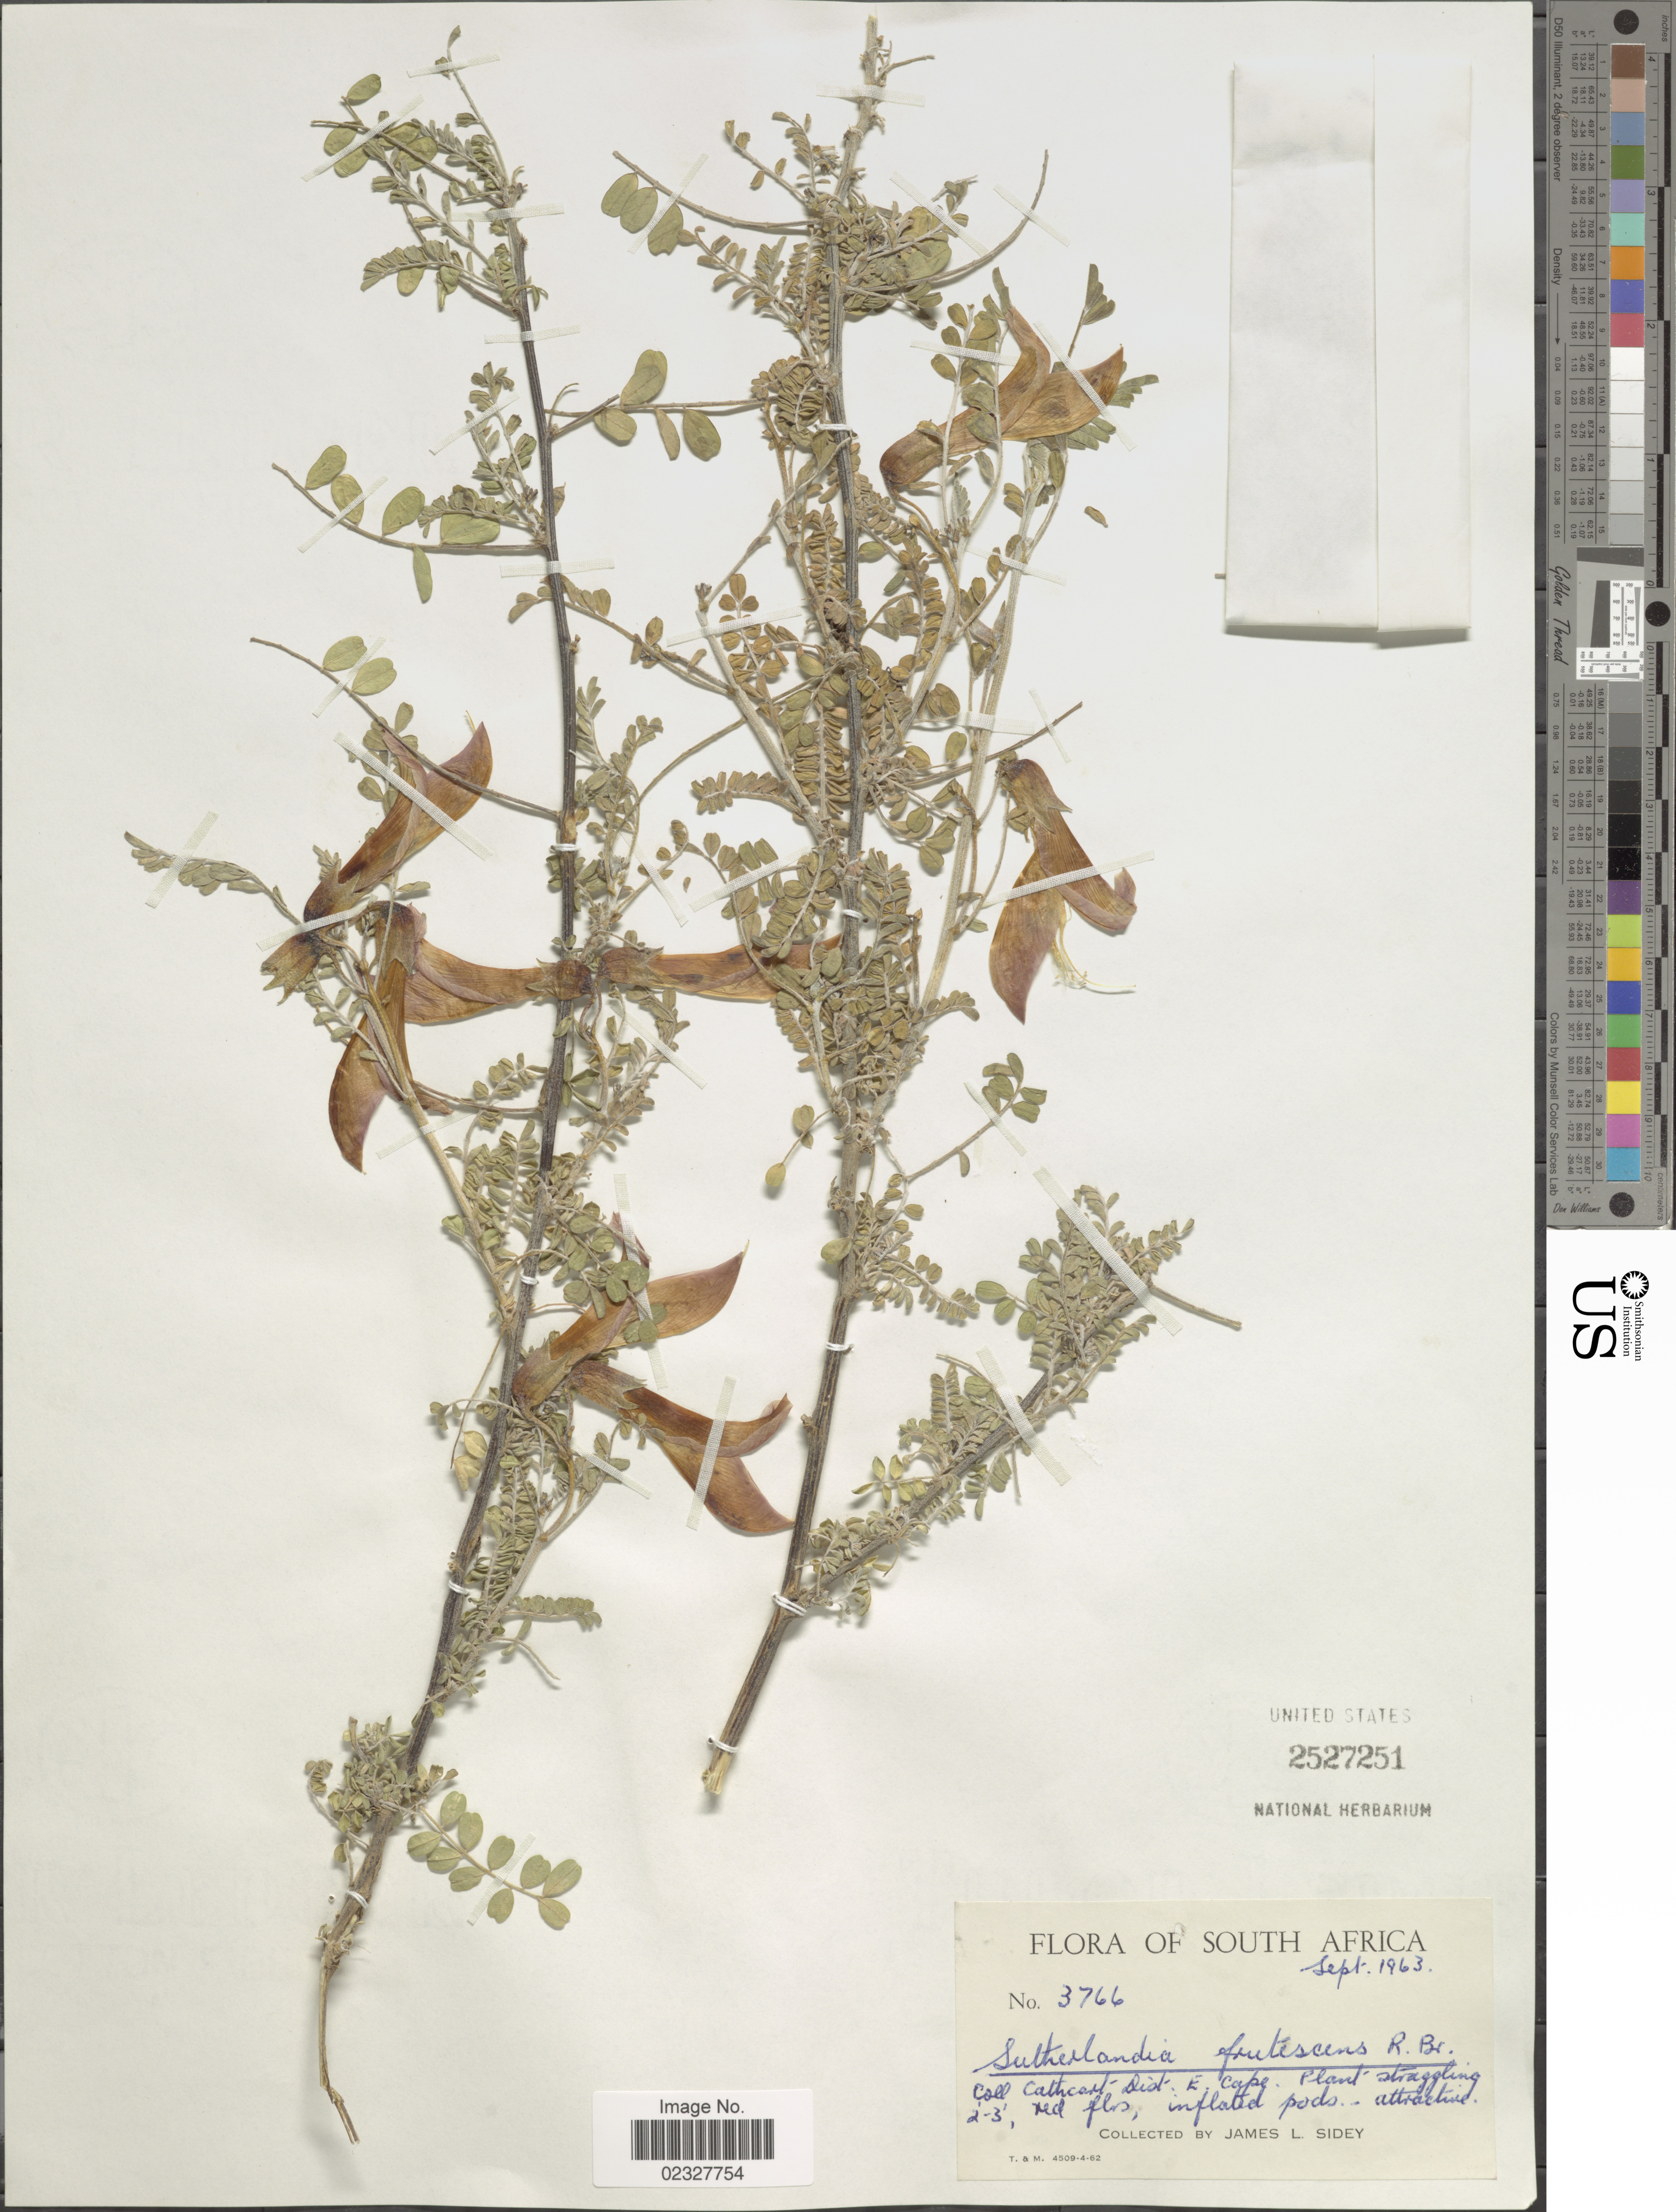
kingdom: Plantae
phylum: Tracheophyta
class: Magnoliopsida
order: Fabales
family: Fabaceae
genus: Sutherlandia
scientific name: Sutherlandia frutescens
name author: (L.) R. Br. ex W.T. Aiton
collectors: J. L. Sidey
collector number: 3766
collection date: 1963-09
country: South Africa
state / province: Eastern Cape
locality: Cathcast Dist: E. Cape.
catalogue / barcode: US 2527251